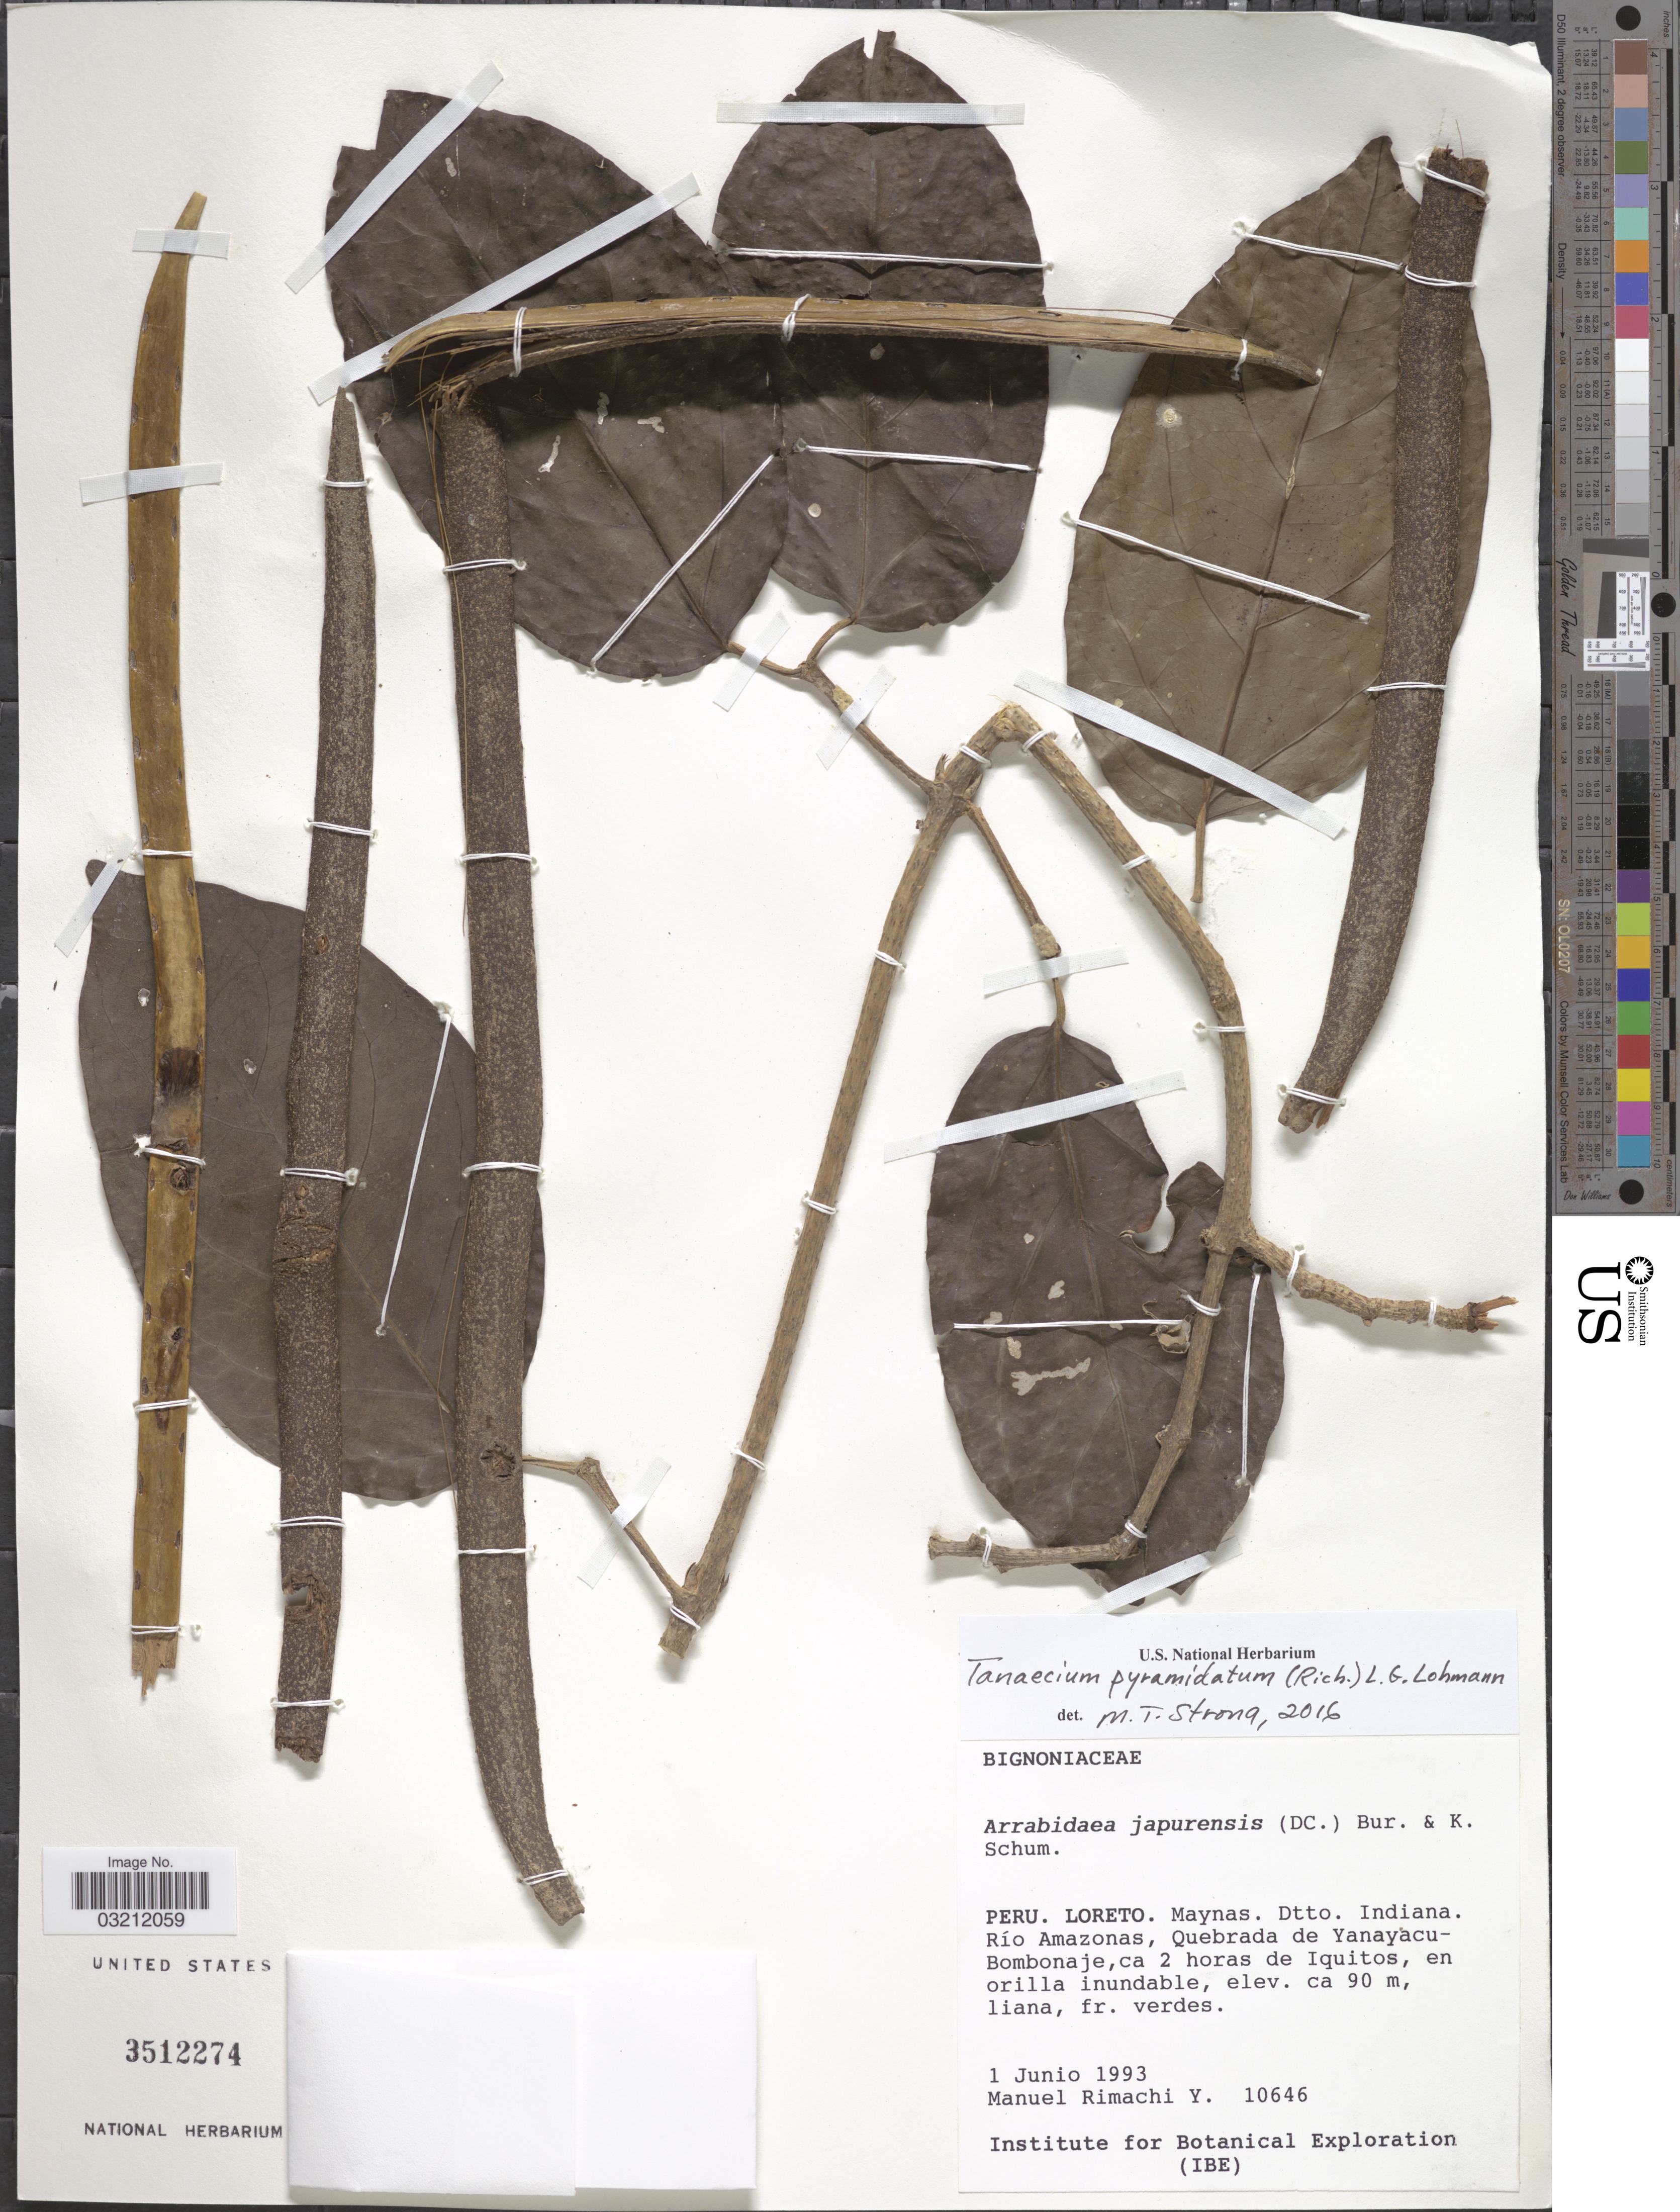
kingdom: Plantae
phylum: Tracheophyta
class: Magnoliopsida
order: Lamiales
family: Bignoniaceae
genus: Tanaecium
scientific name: Tanaecium pyramidatum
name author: (Rich.) L.G. Lohmann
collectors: M. Rimachi Y.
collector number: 10646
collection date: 1993-06-01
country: Peru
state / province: Loreto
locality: Maynas. Dtto. Indiana. Río Amazonas, Quebrada de Yanayacu-Bombonaje, ca 2 horas de Iquitos, en orilla inundable.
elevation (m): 90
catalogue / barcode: US 3512274